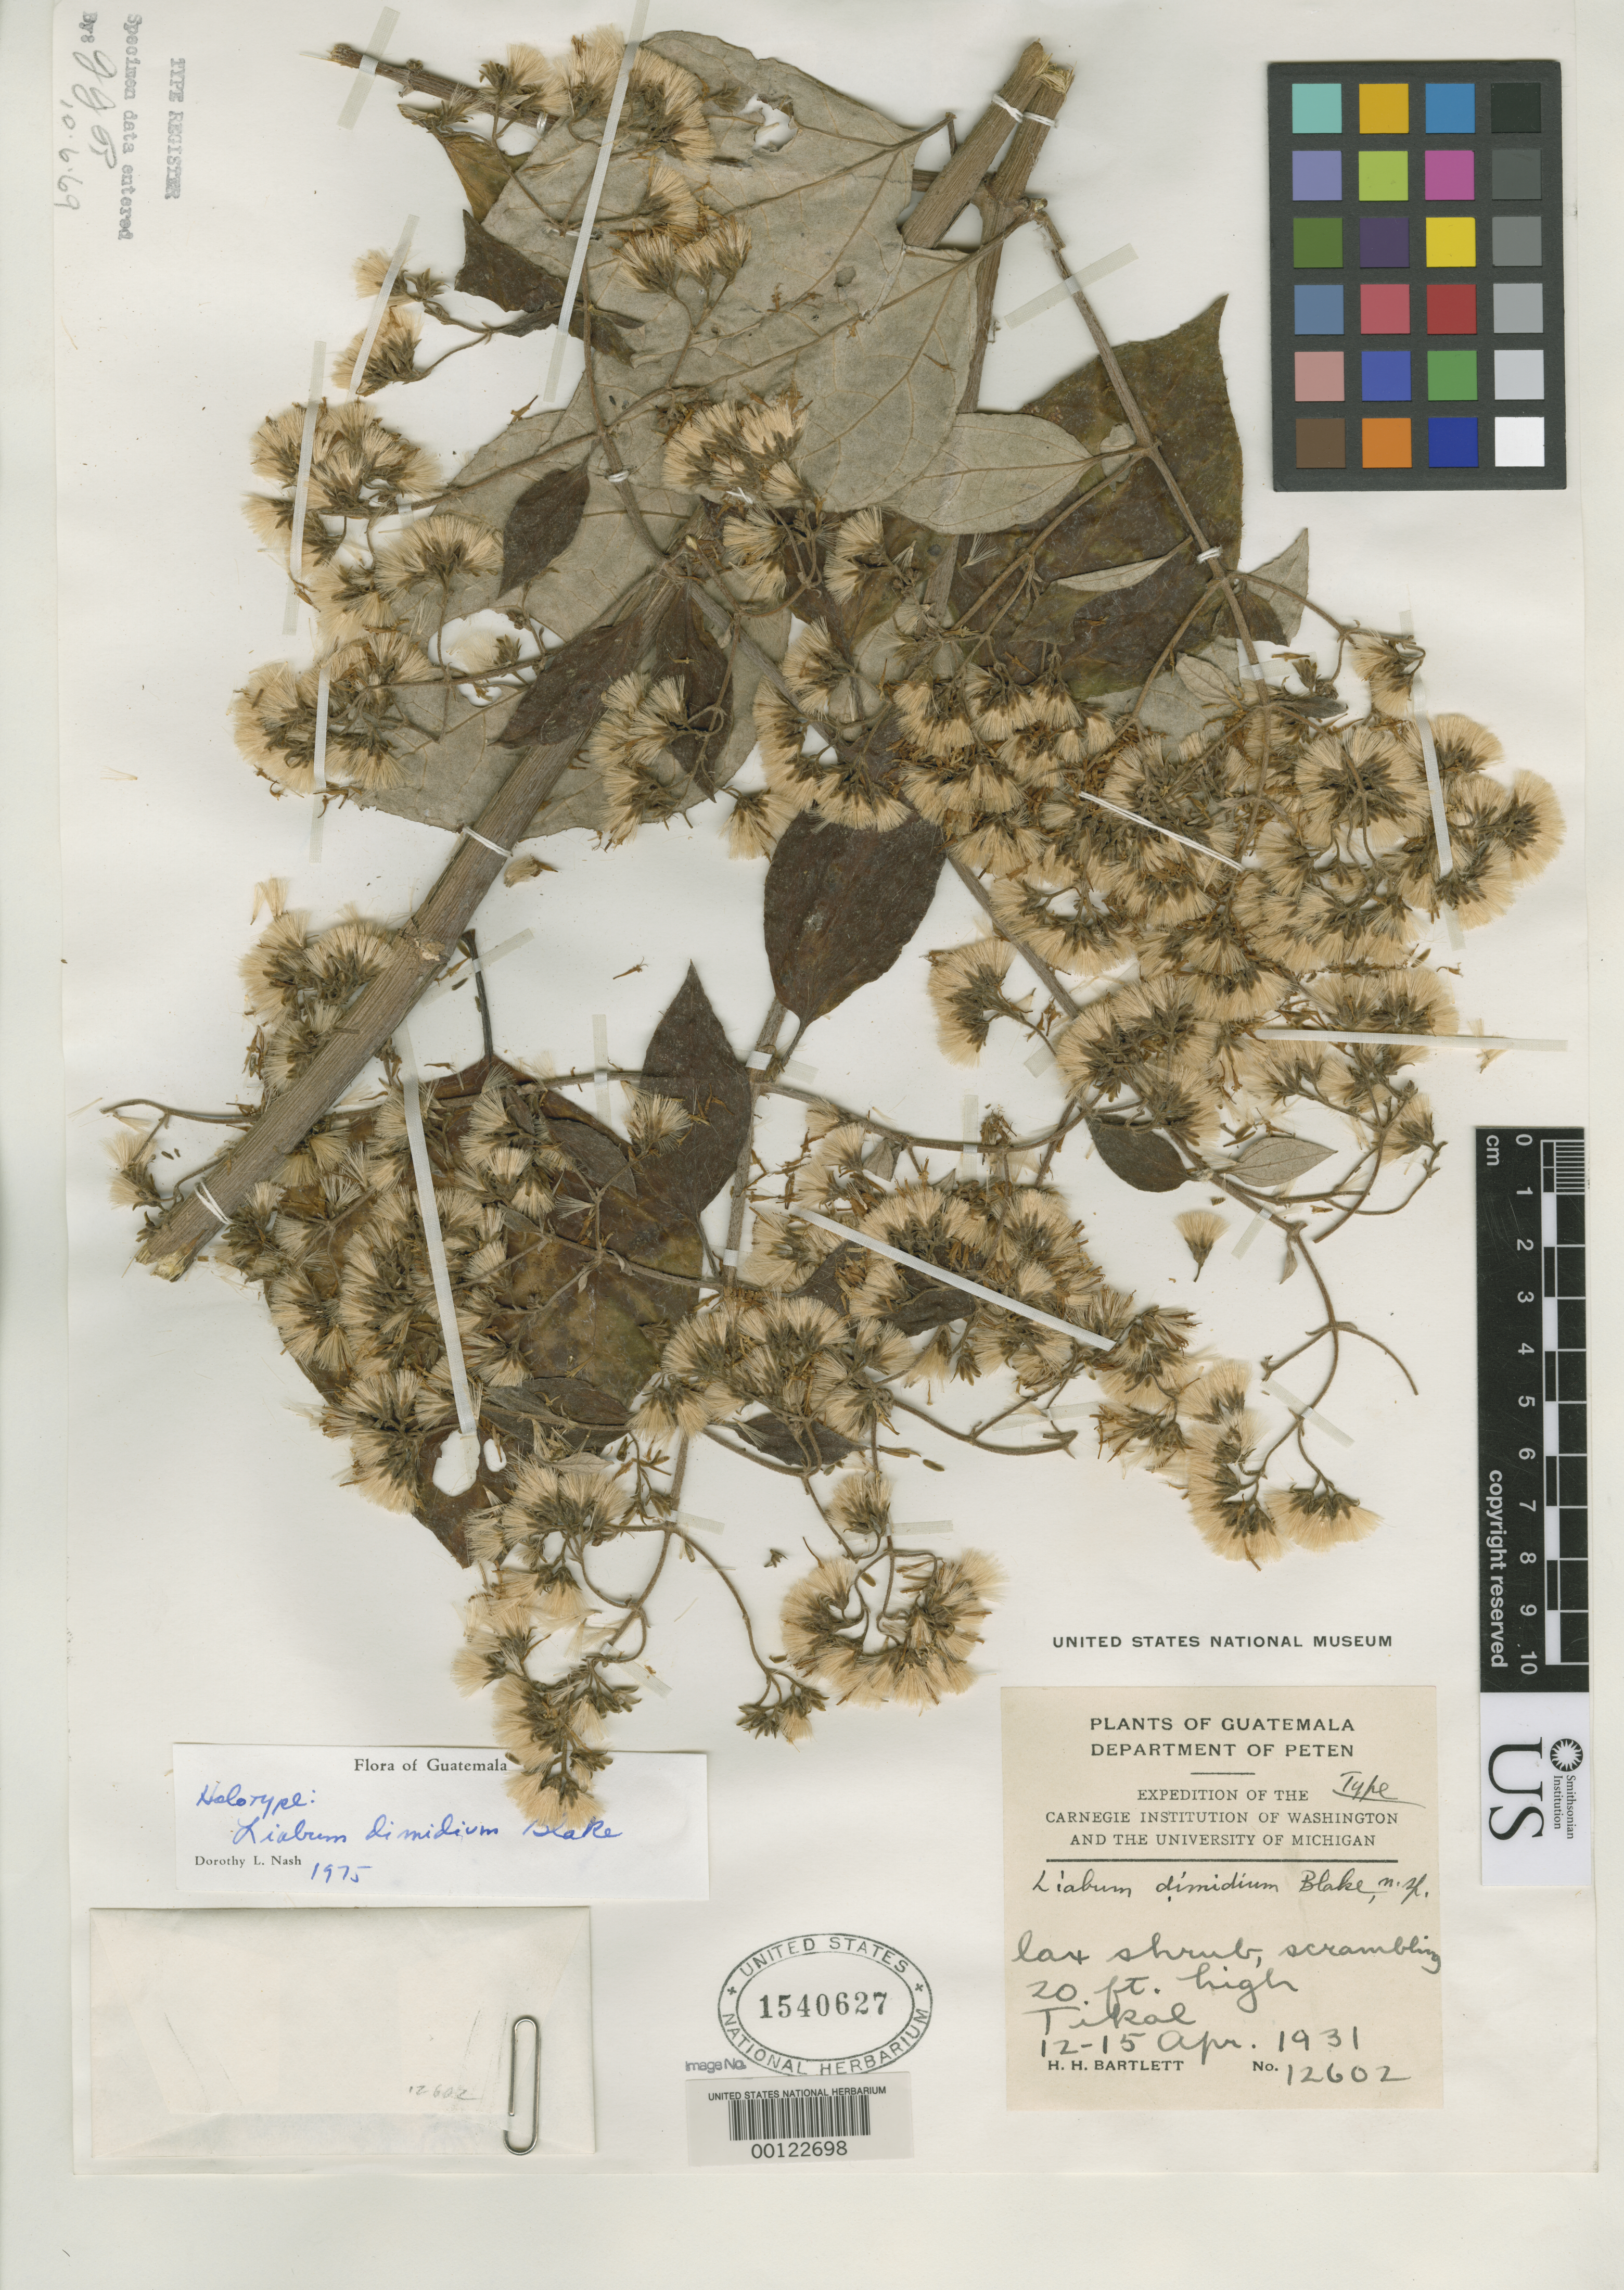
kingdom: Plantae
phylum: Tracheophyta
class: Magnoliopsida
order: Asterales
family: Asteraceae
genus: Liabum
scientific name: Liabum dimidium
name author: S.F. Blake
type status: Holotype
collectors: H. H. Bartlett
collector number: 12602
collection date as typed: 12 Apr 1931 to 15 Apr 1931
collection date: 1931-04-12/1931-04-15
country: Guatemala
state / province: El Petén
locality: Tikal.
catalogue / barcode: US 1540627